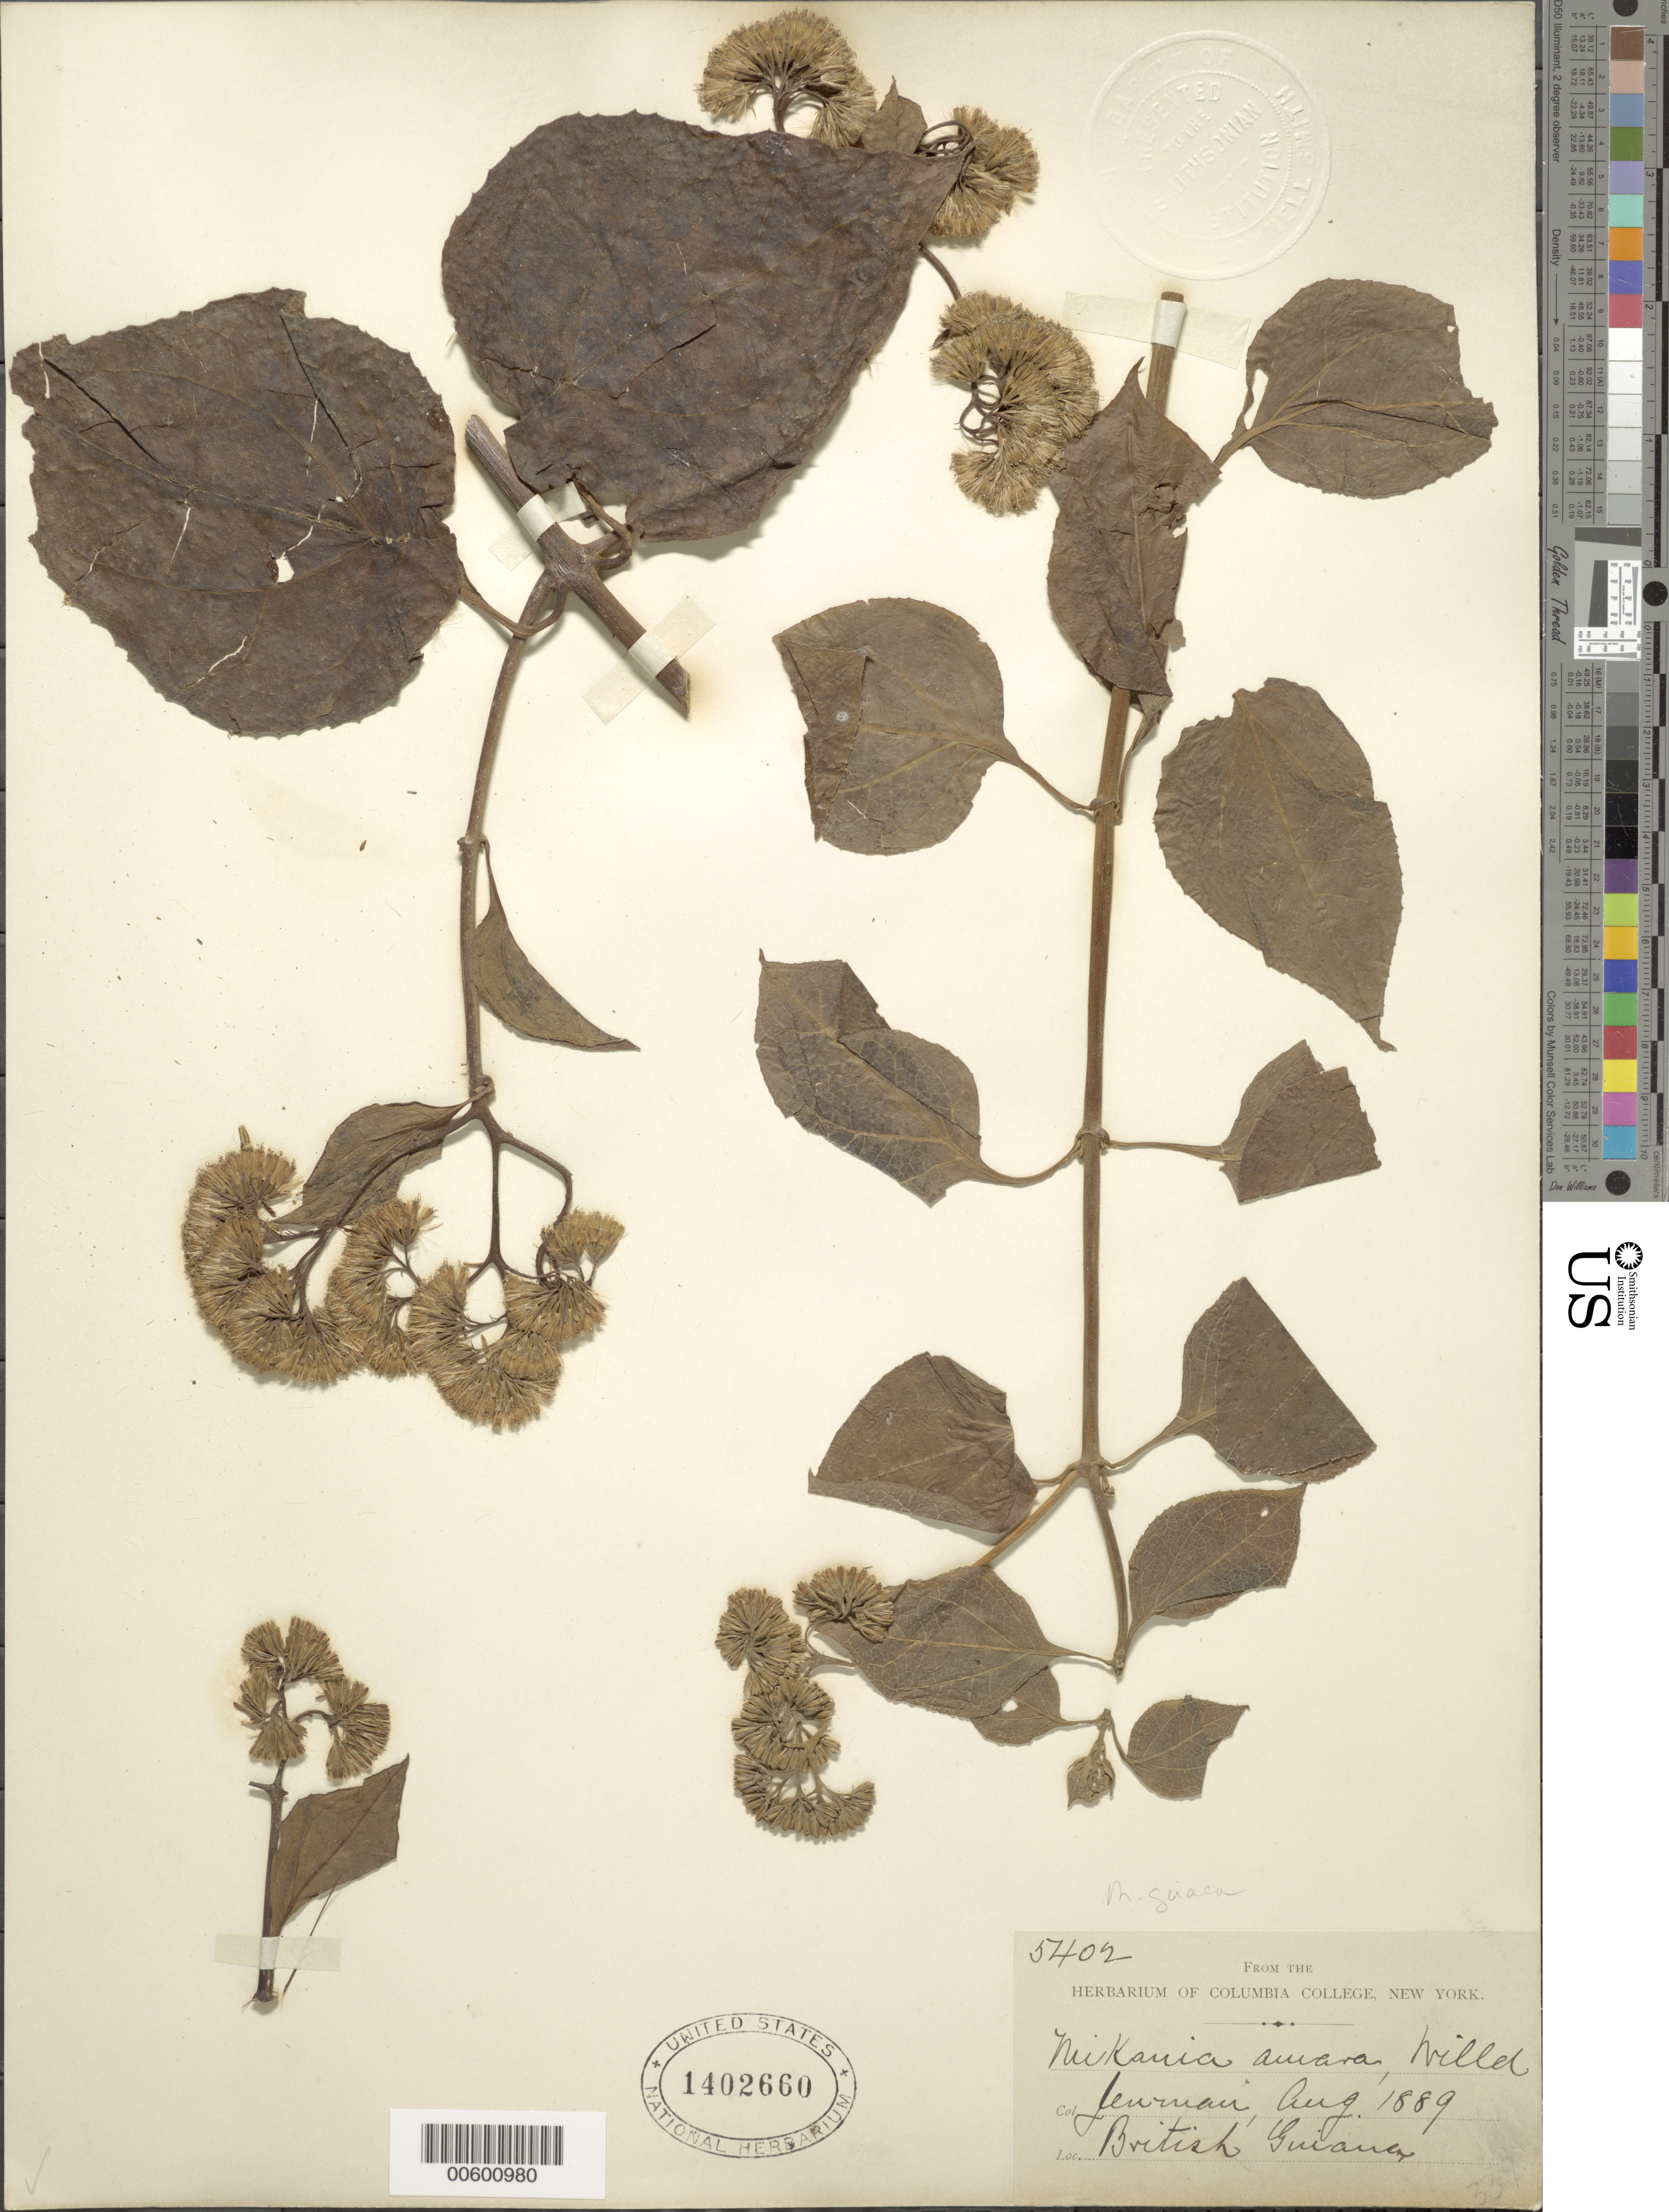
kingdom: Plantae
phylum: Tracheophyta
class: Magnoliopsida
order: Asterales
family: Asteraceae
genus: Mikania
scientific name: Mikania guaco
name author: Humb. & Bonpl.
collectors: G. S. Jenman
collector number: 5402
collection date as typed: August 1889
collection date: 1889-08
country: Guyana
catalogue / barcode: US 1402660